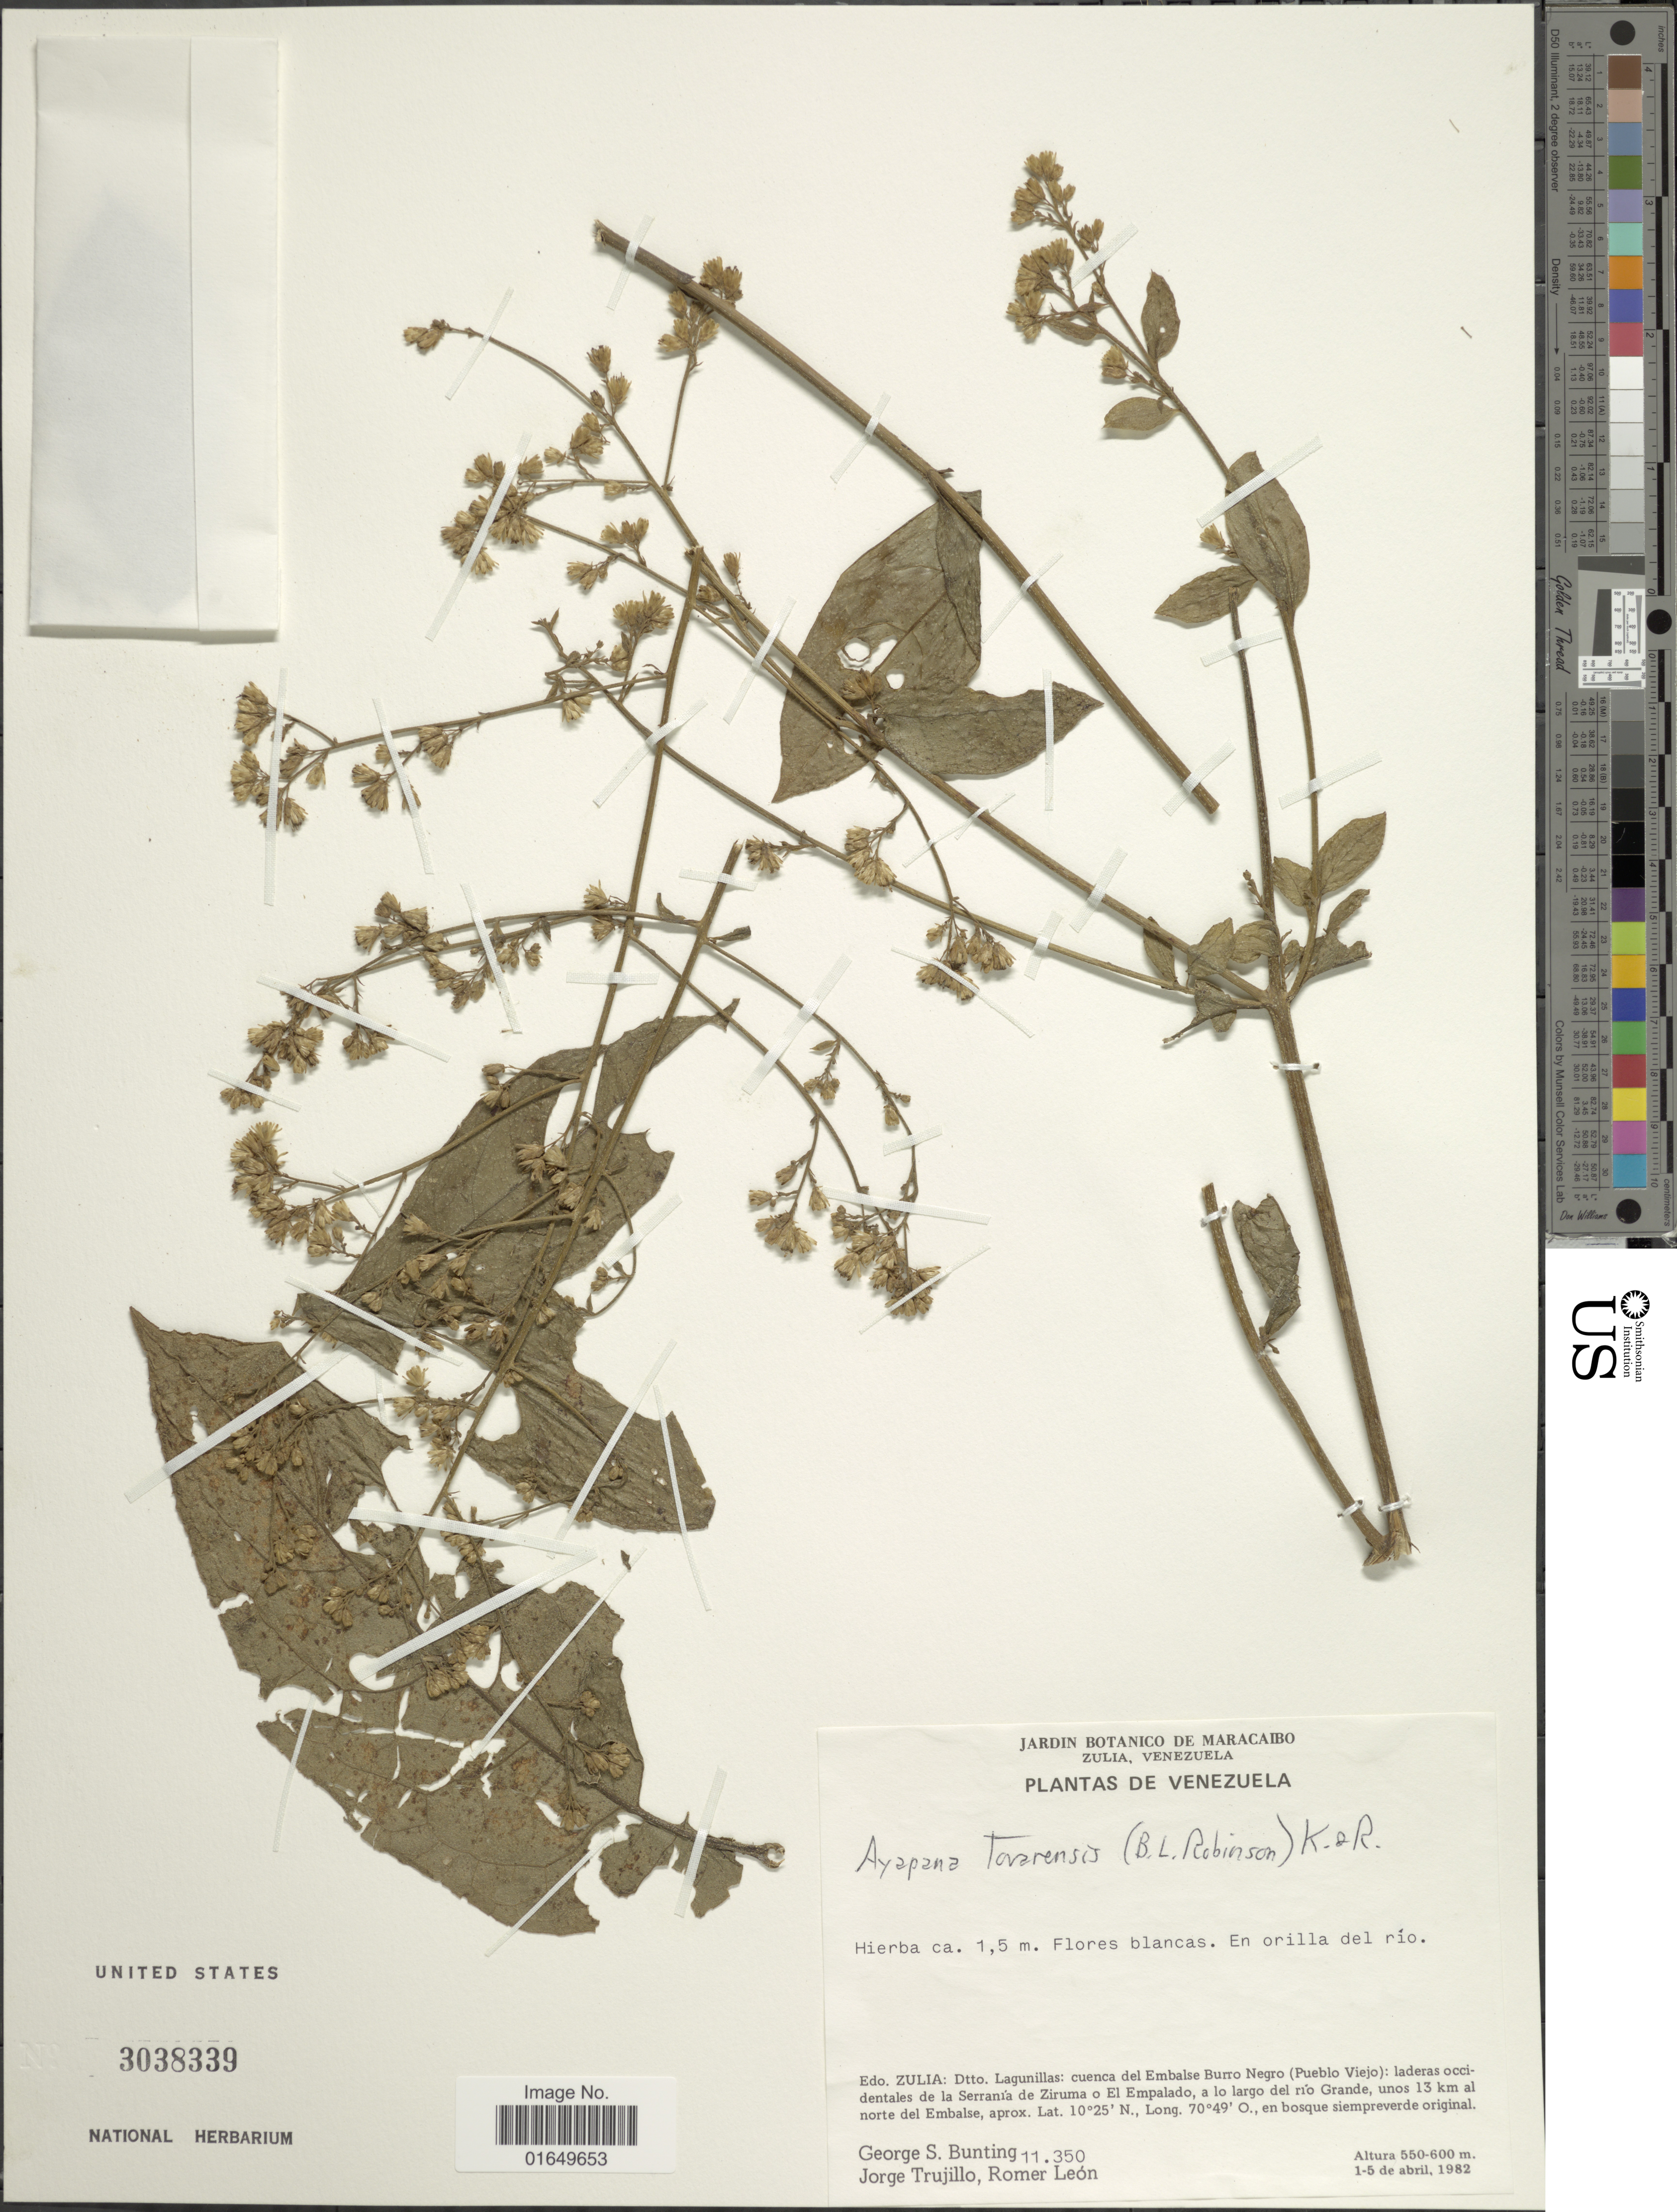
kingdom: Plantae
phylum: Tracheophyta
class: Magnoliopsida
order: Asterales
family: Asteraceae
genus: Ayapana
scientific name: Ayapana tovarensis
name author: (B.L. Rob.) R.M. King & H. Rob.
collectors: G. S. Bunting, J. Trujillo & R. A. León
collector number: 11350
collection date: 1982-04-01/1982-04-05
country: Venezuela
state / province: Zulia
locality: Dtto. Lagunillas: cuenca del Embalse Burro Negro (Pueblo Viejo): laderas occidentales de la Serranía de Ziruma o el Empalado, a lo largo del río Grande, unos 13 km al norte del Embalse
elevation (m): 550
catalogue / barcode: US 3038339